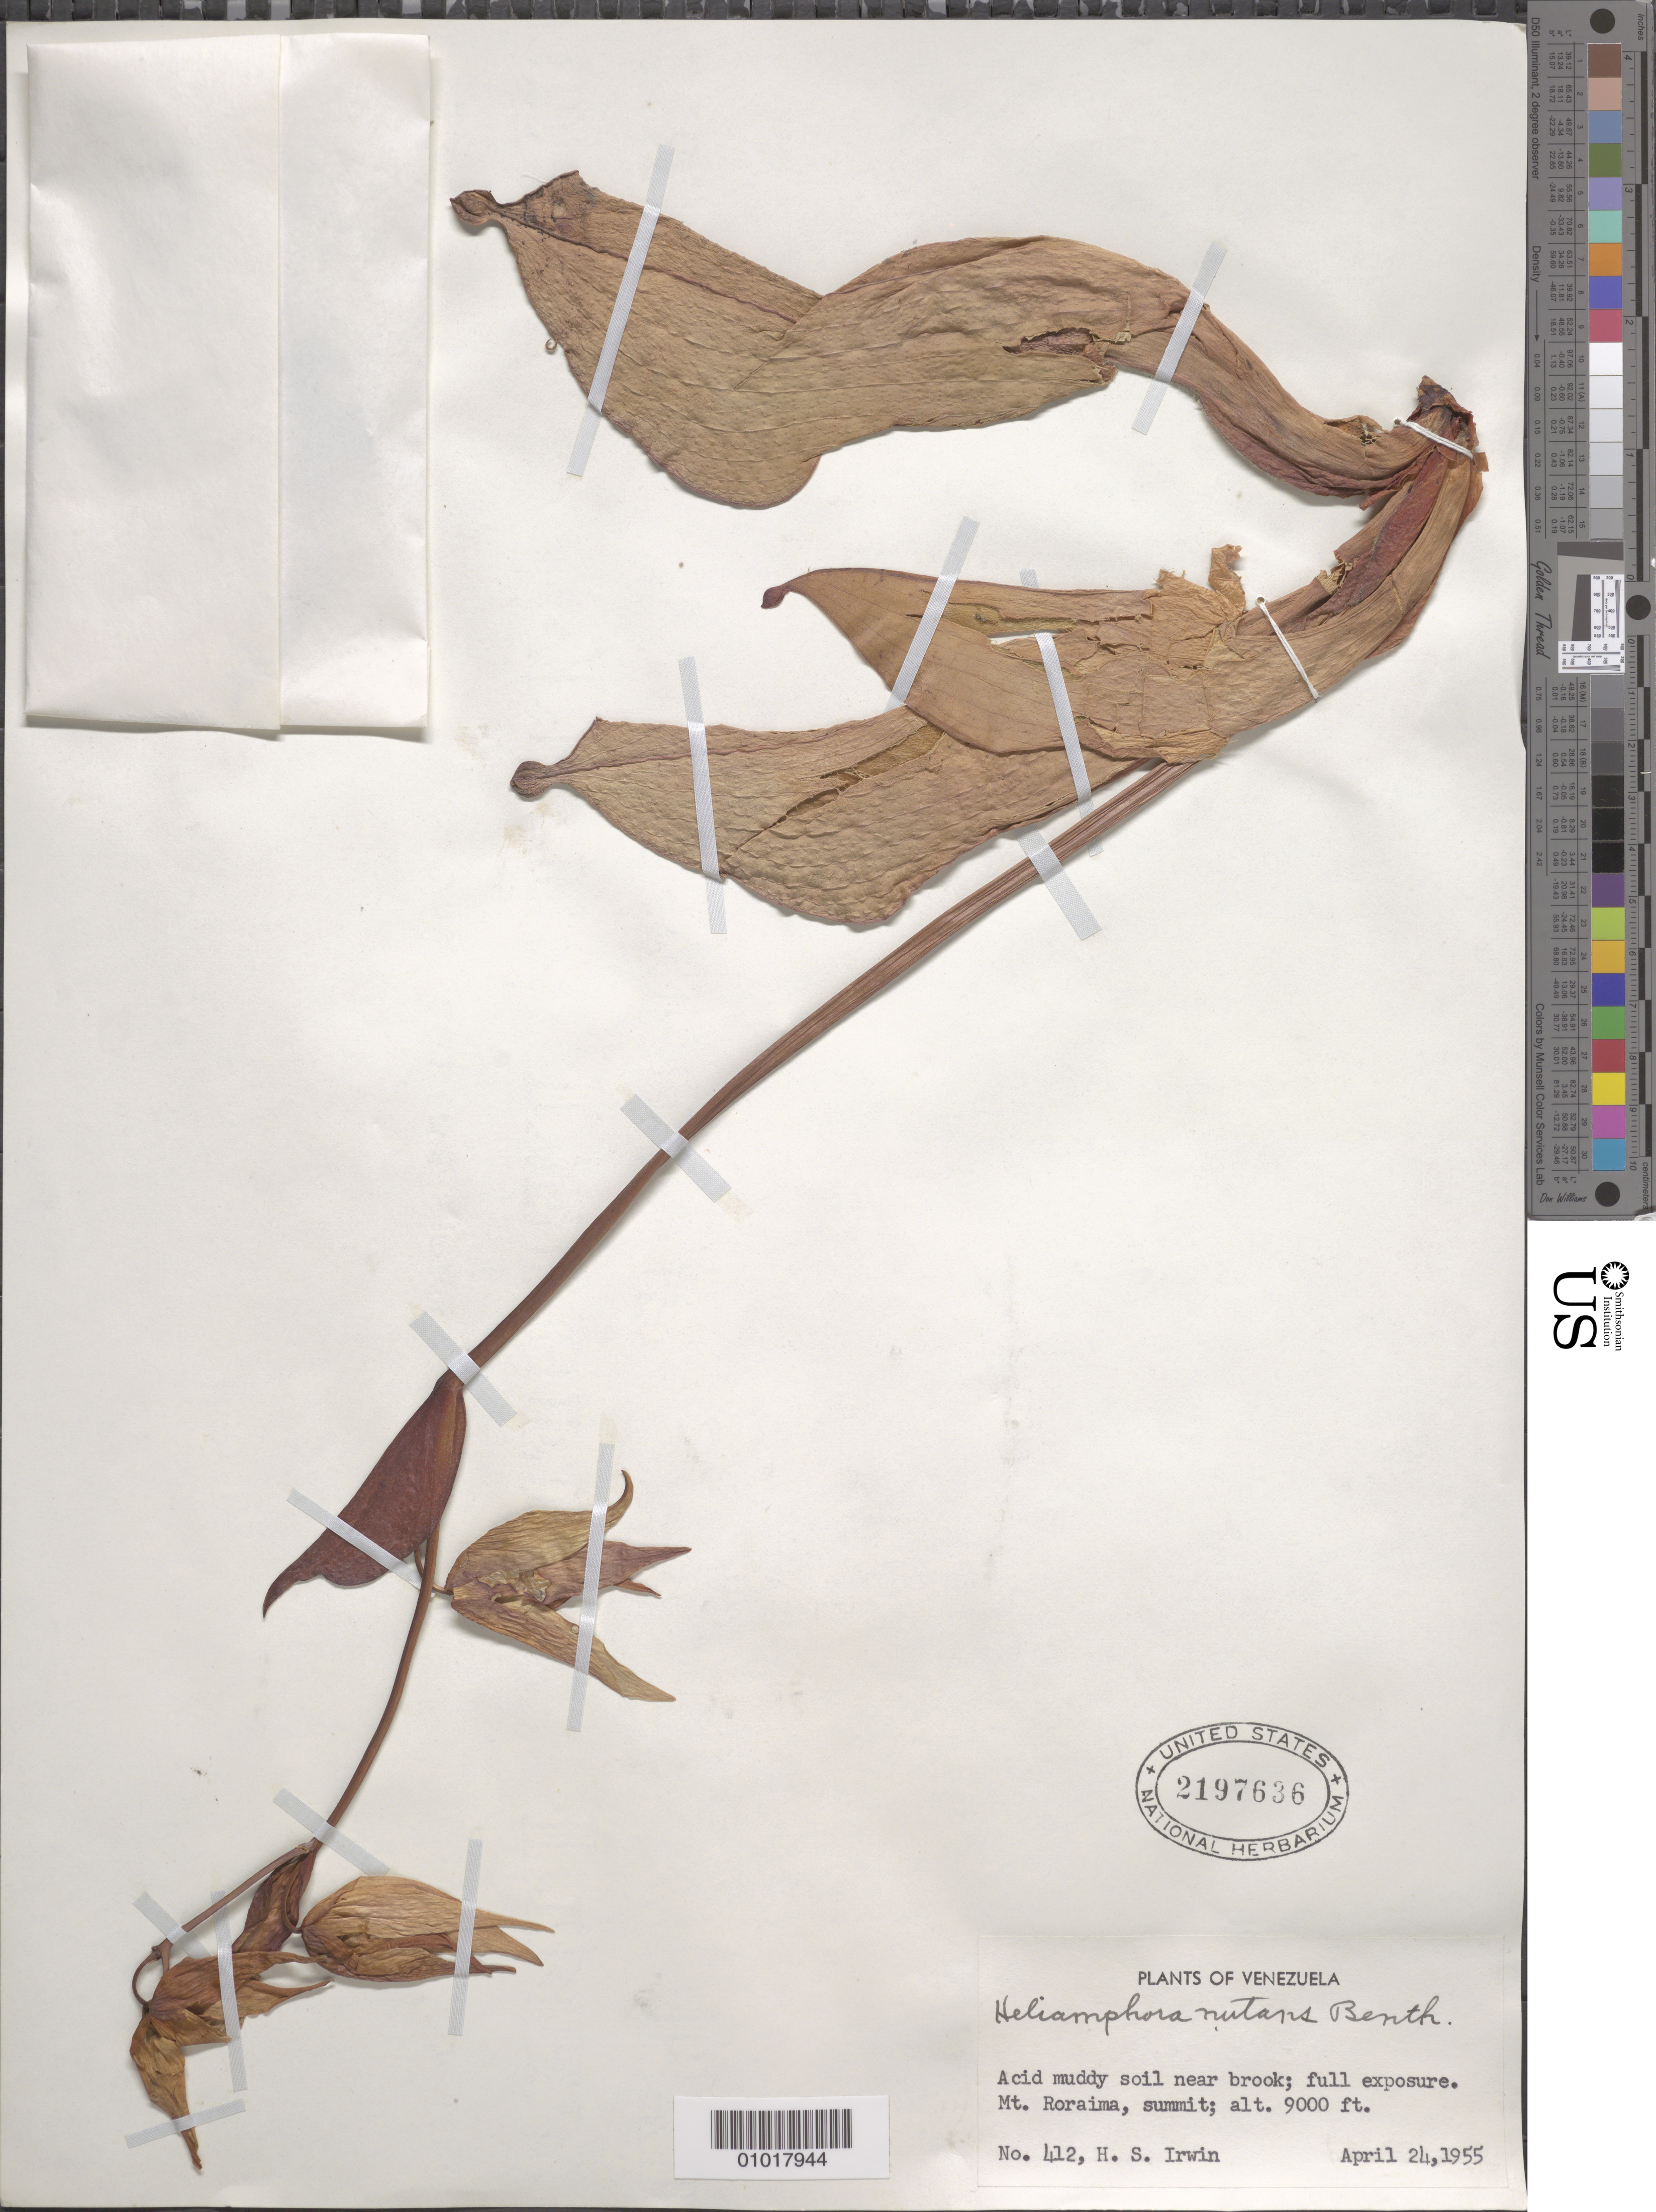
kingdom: Plantae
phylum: Tracheophyta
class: Magnoliopsida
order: Ericales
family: Sarraceniaceae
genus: Heliamphora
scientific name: Heliamphora nutans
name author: Benth.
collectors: H. Irwin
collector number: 412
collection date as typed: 24-Apr-55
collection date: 1955-04-24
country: Venezuela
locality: Mt. Roraima, summit.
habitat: Mountain summit. Acid muddy soil near brook; full exposure.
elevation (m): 836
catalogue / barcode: US 2197636